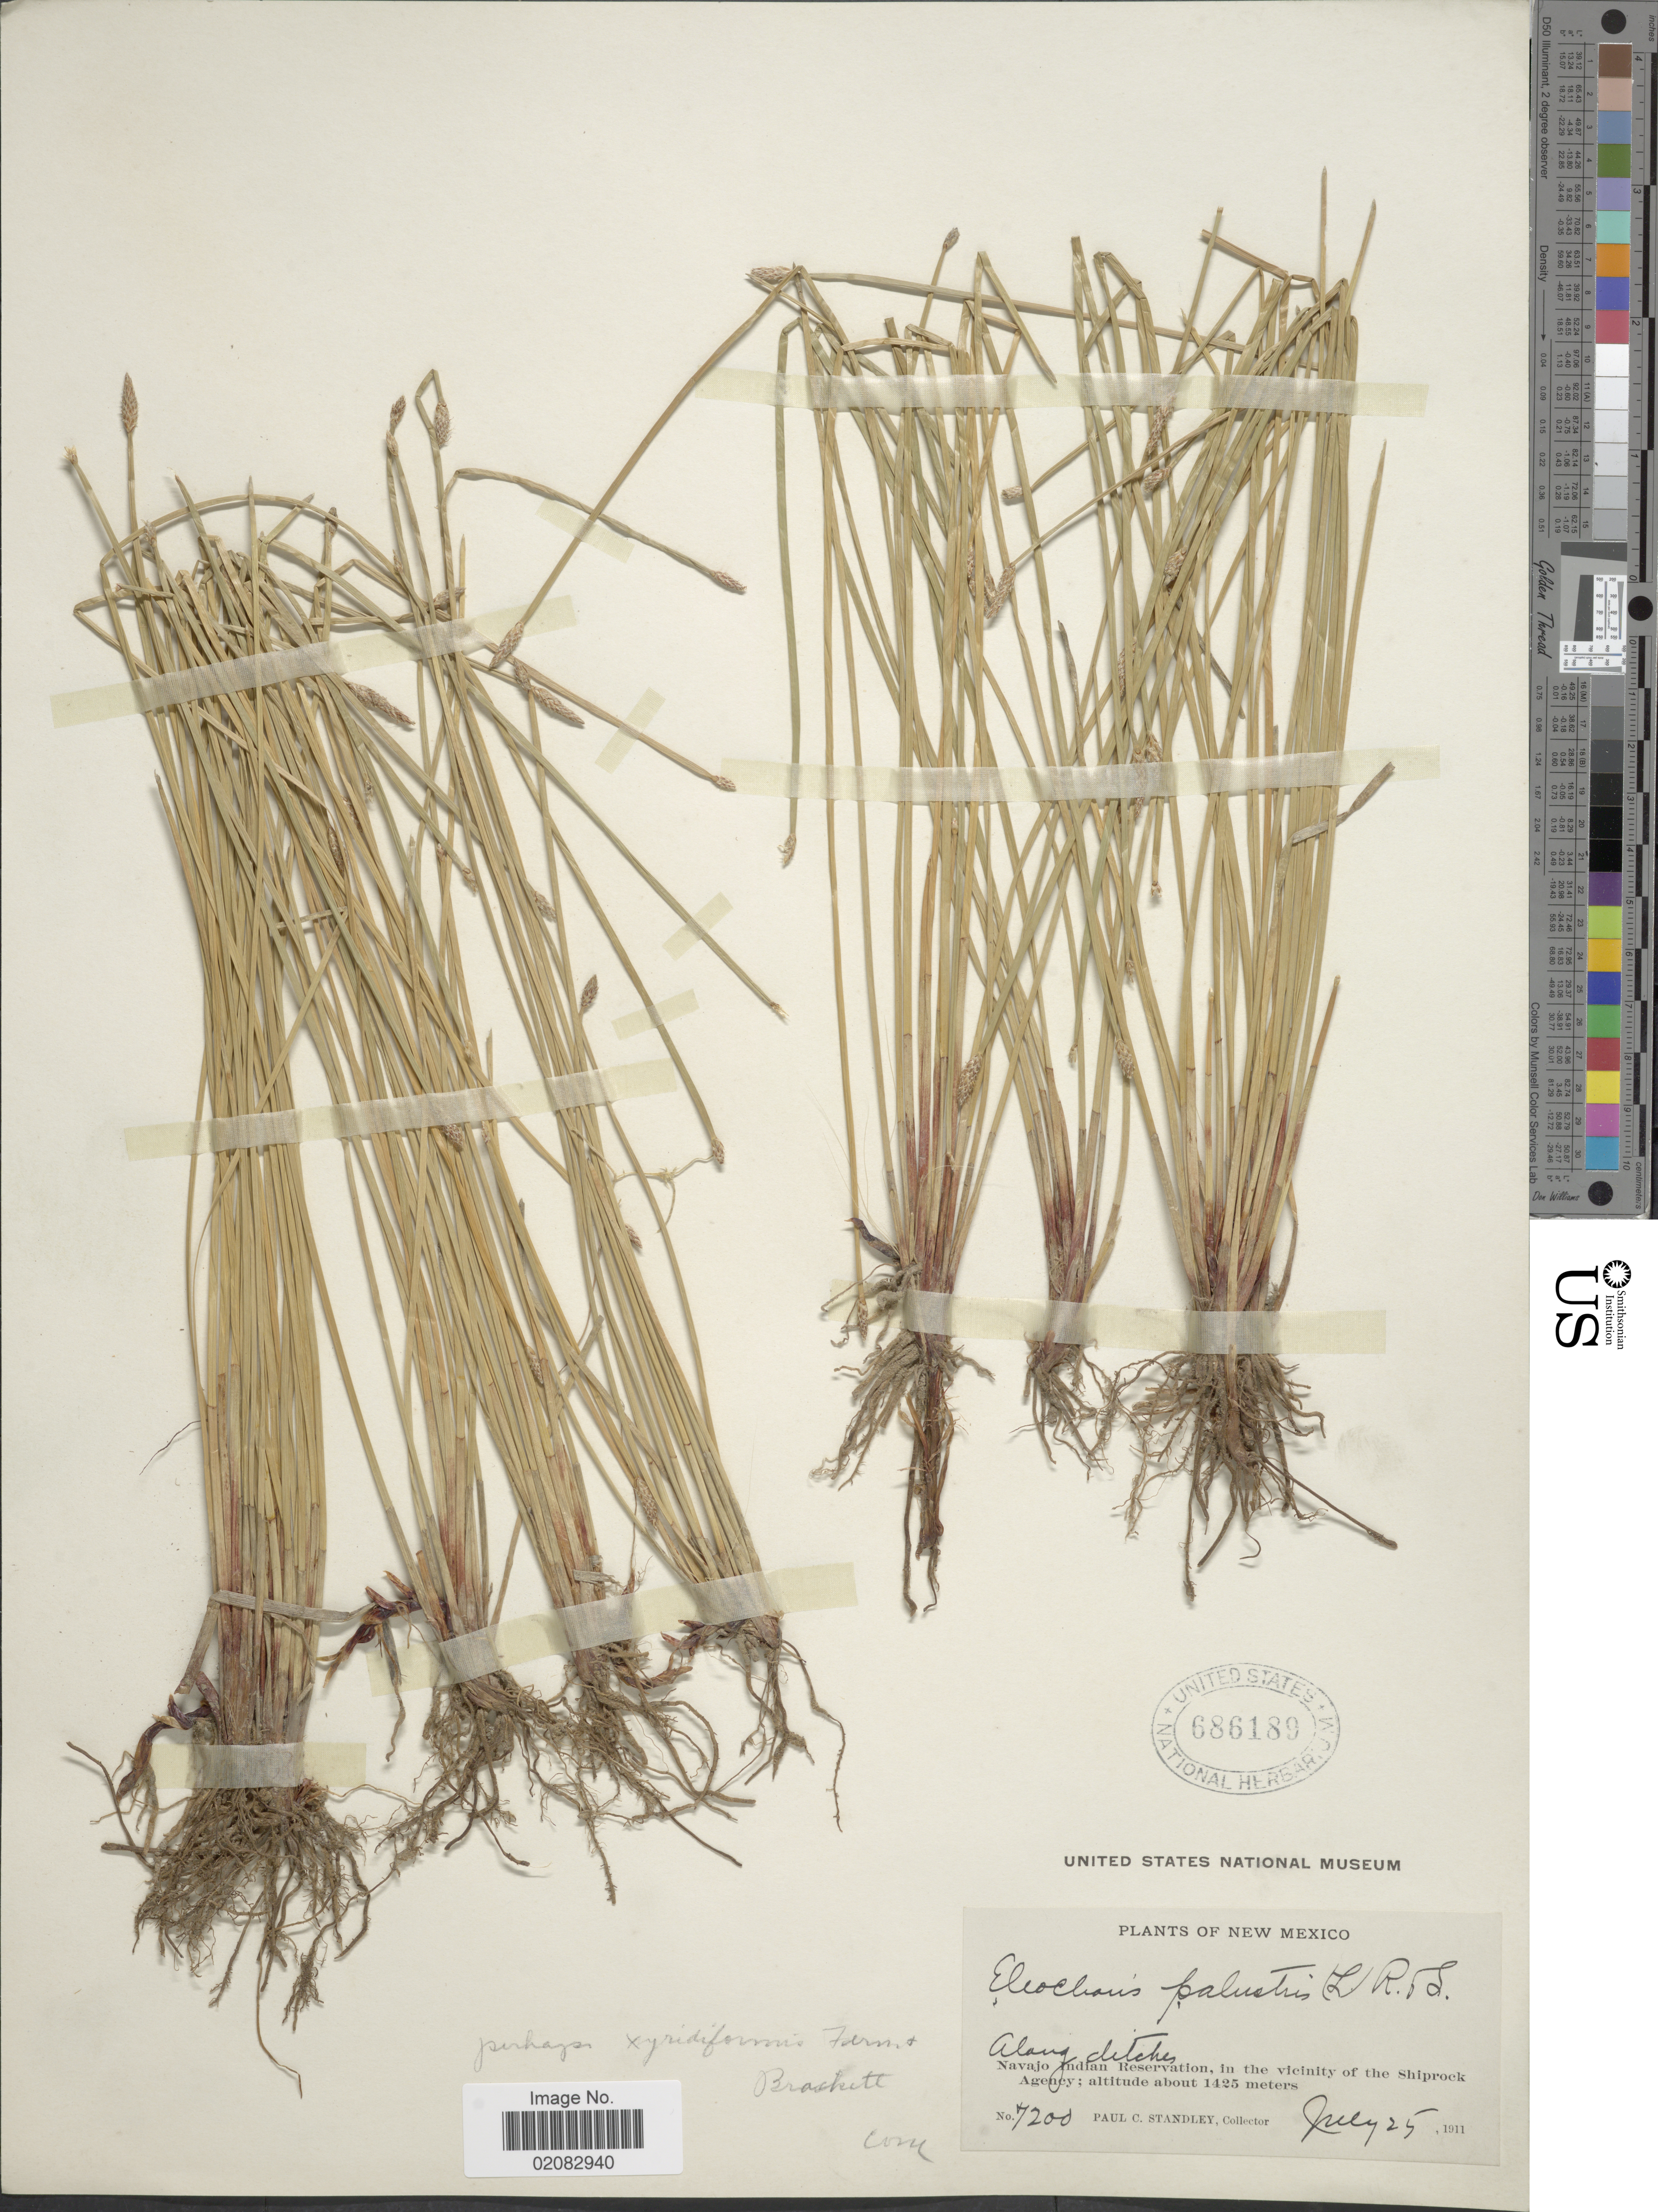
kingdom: Plantae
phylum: Tracheophyta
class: Liliopsida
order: Poales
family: Cyperaceae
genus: Eleocharis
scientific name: Eleocharis macrostachya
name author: Britton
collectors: P. C. Standley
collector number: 7200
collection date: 1911-07-25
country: United States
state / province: New Mexico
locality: Navjao Indian Reservation, in the vicinity of the Shiprock Agency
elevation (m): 1425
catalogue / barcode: US 686189